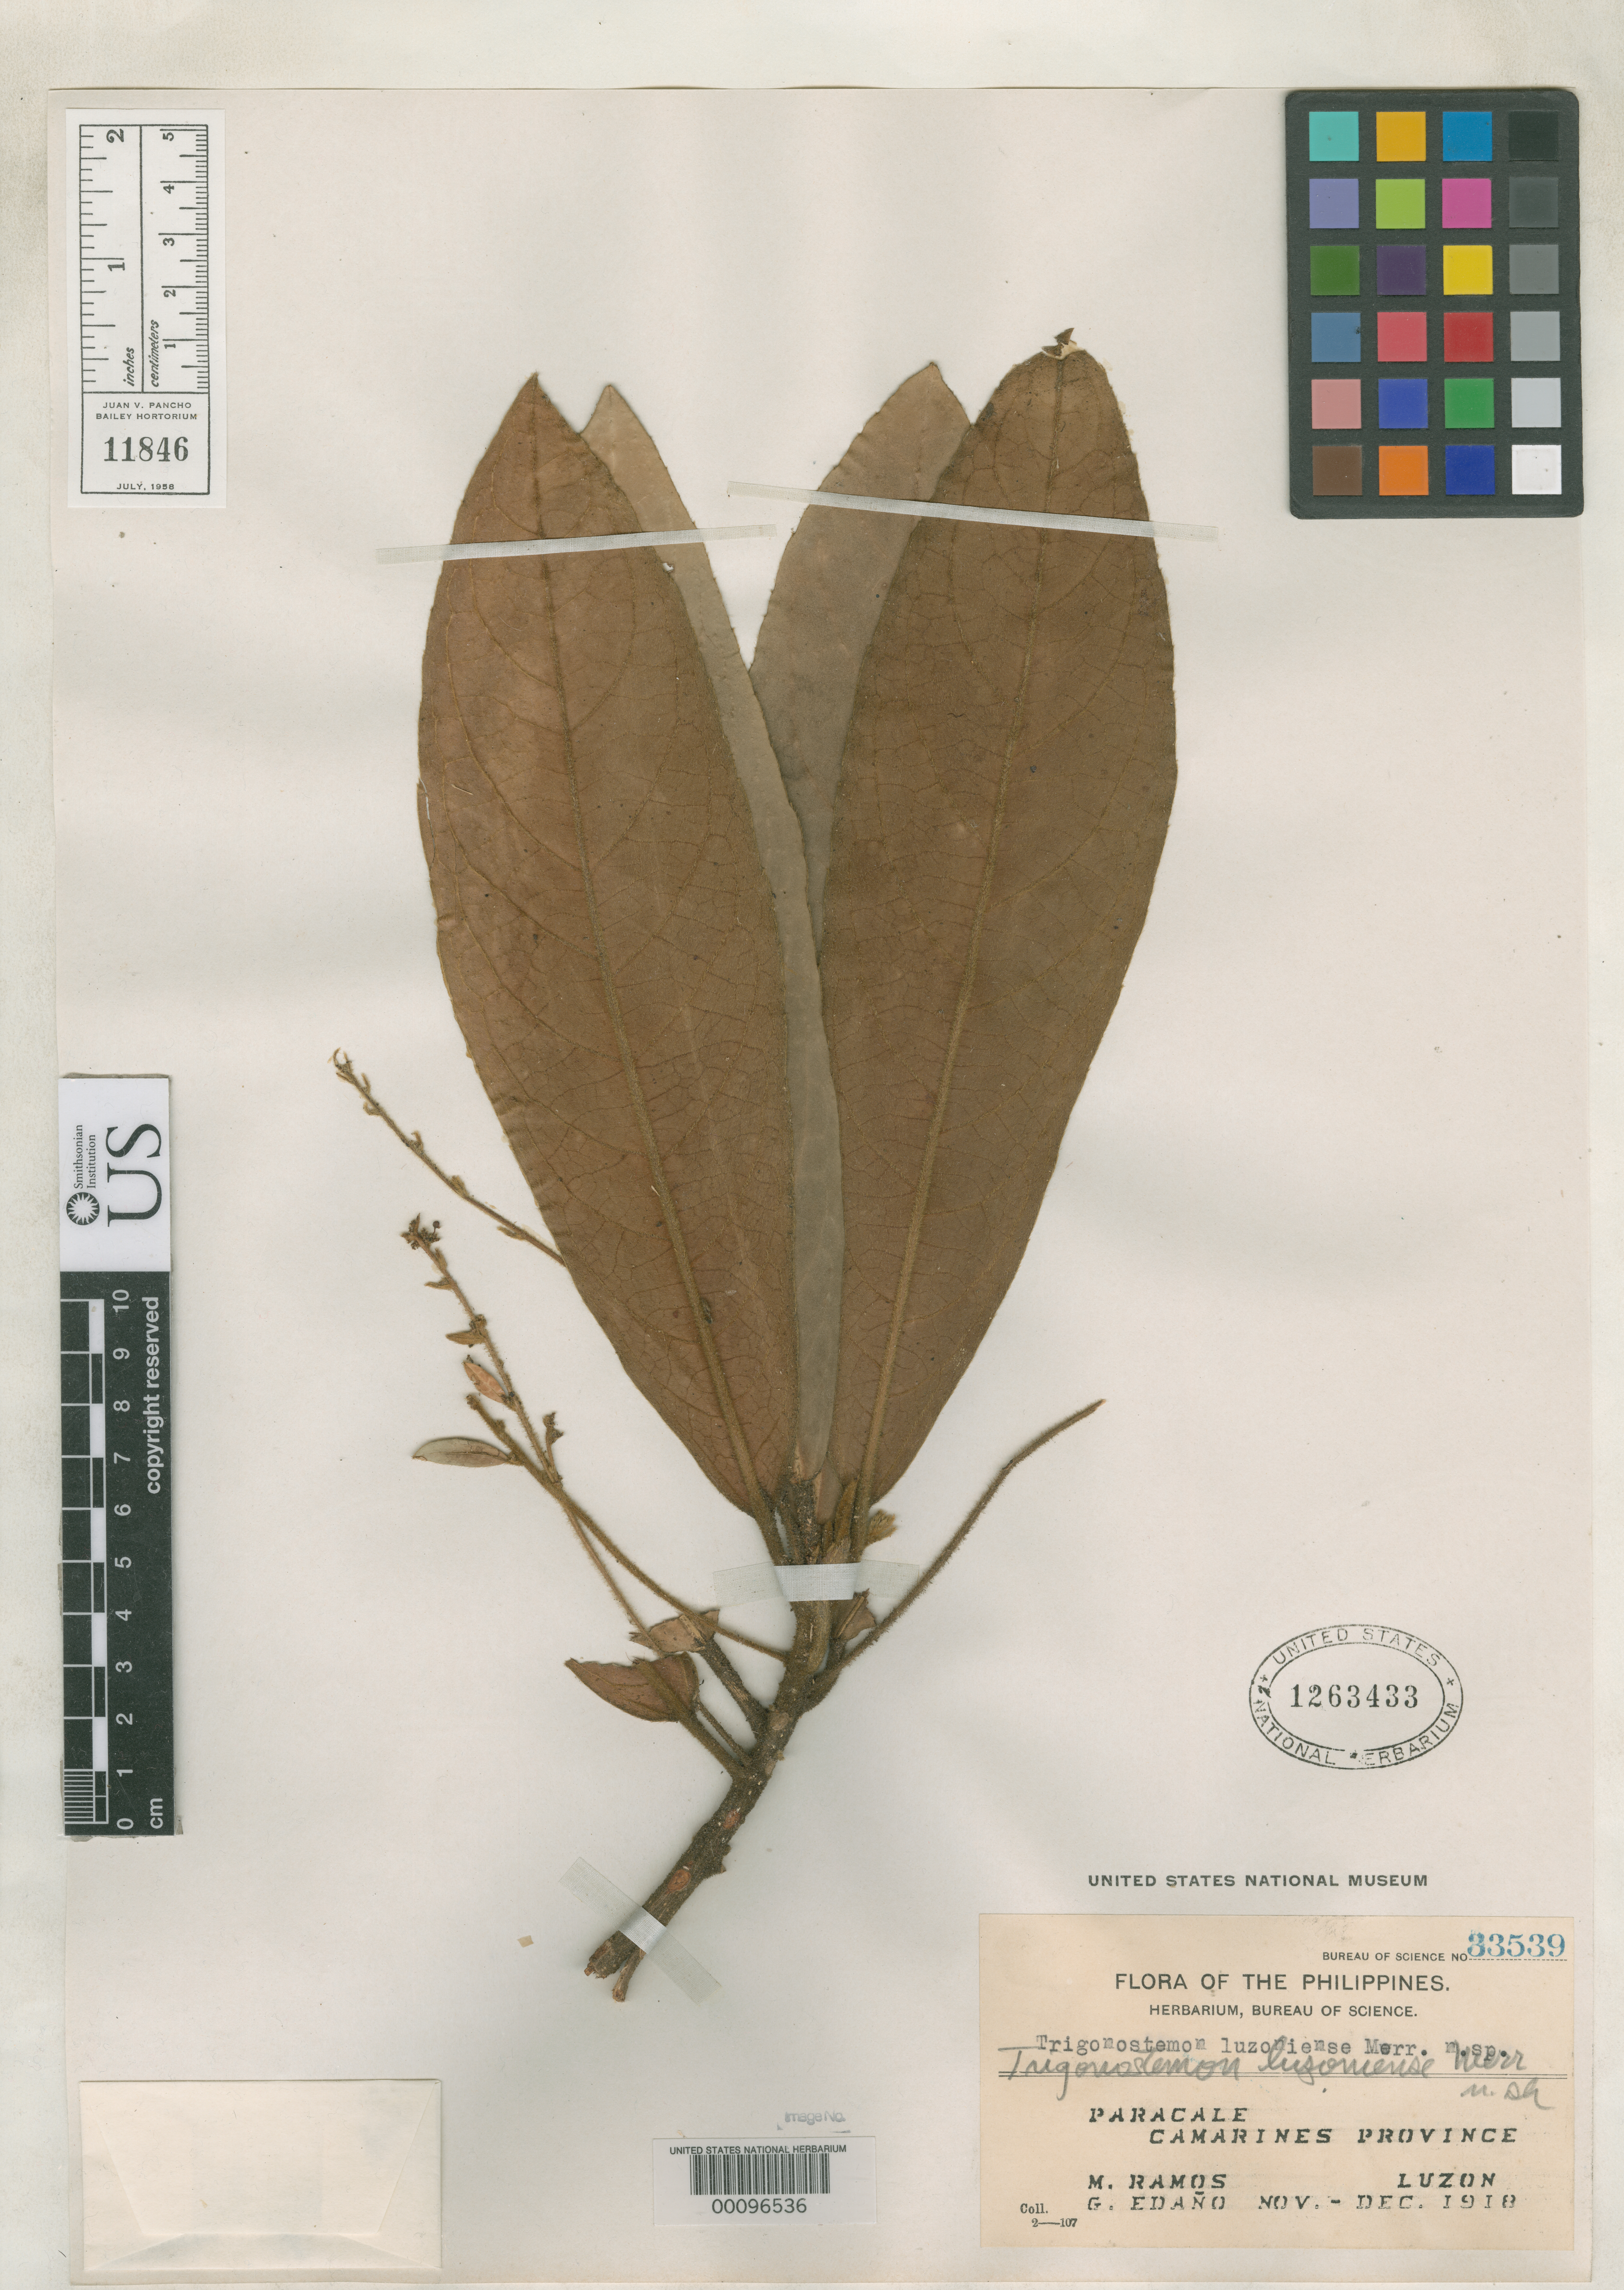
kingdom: Plantae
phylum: Tracheophyta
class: Magnoliopsida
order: Malpighiales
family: Euphorbiaceae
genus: Trigonostemon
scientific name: Trigonostemon luzoniense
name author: Merr.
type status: Isotype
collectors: M. Ramos & G. E. Edaño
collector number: Bur. Sci. 33539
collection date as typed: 28 Nov 1918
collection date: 1918-11-28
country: Philippines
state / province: Bicol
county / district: Camarines Norte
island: Luzon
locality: Paracale.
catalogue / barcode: US 1263433